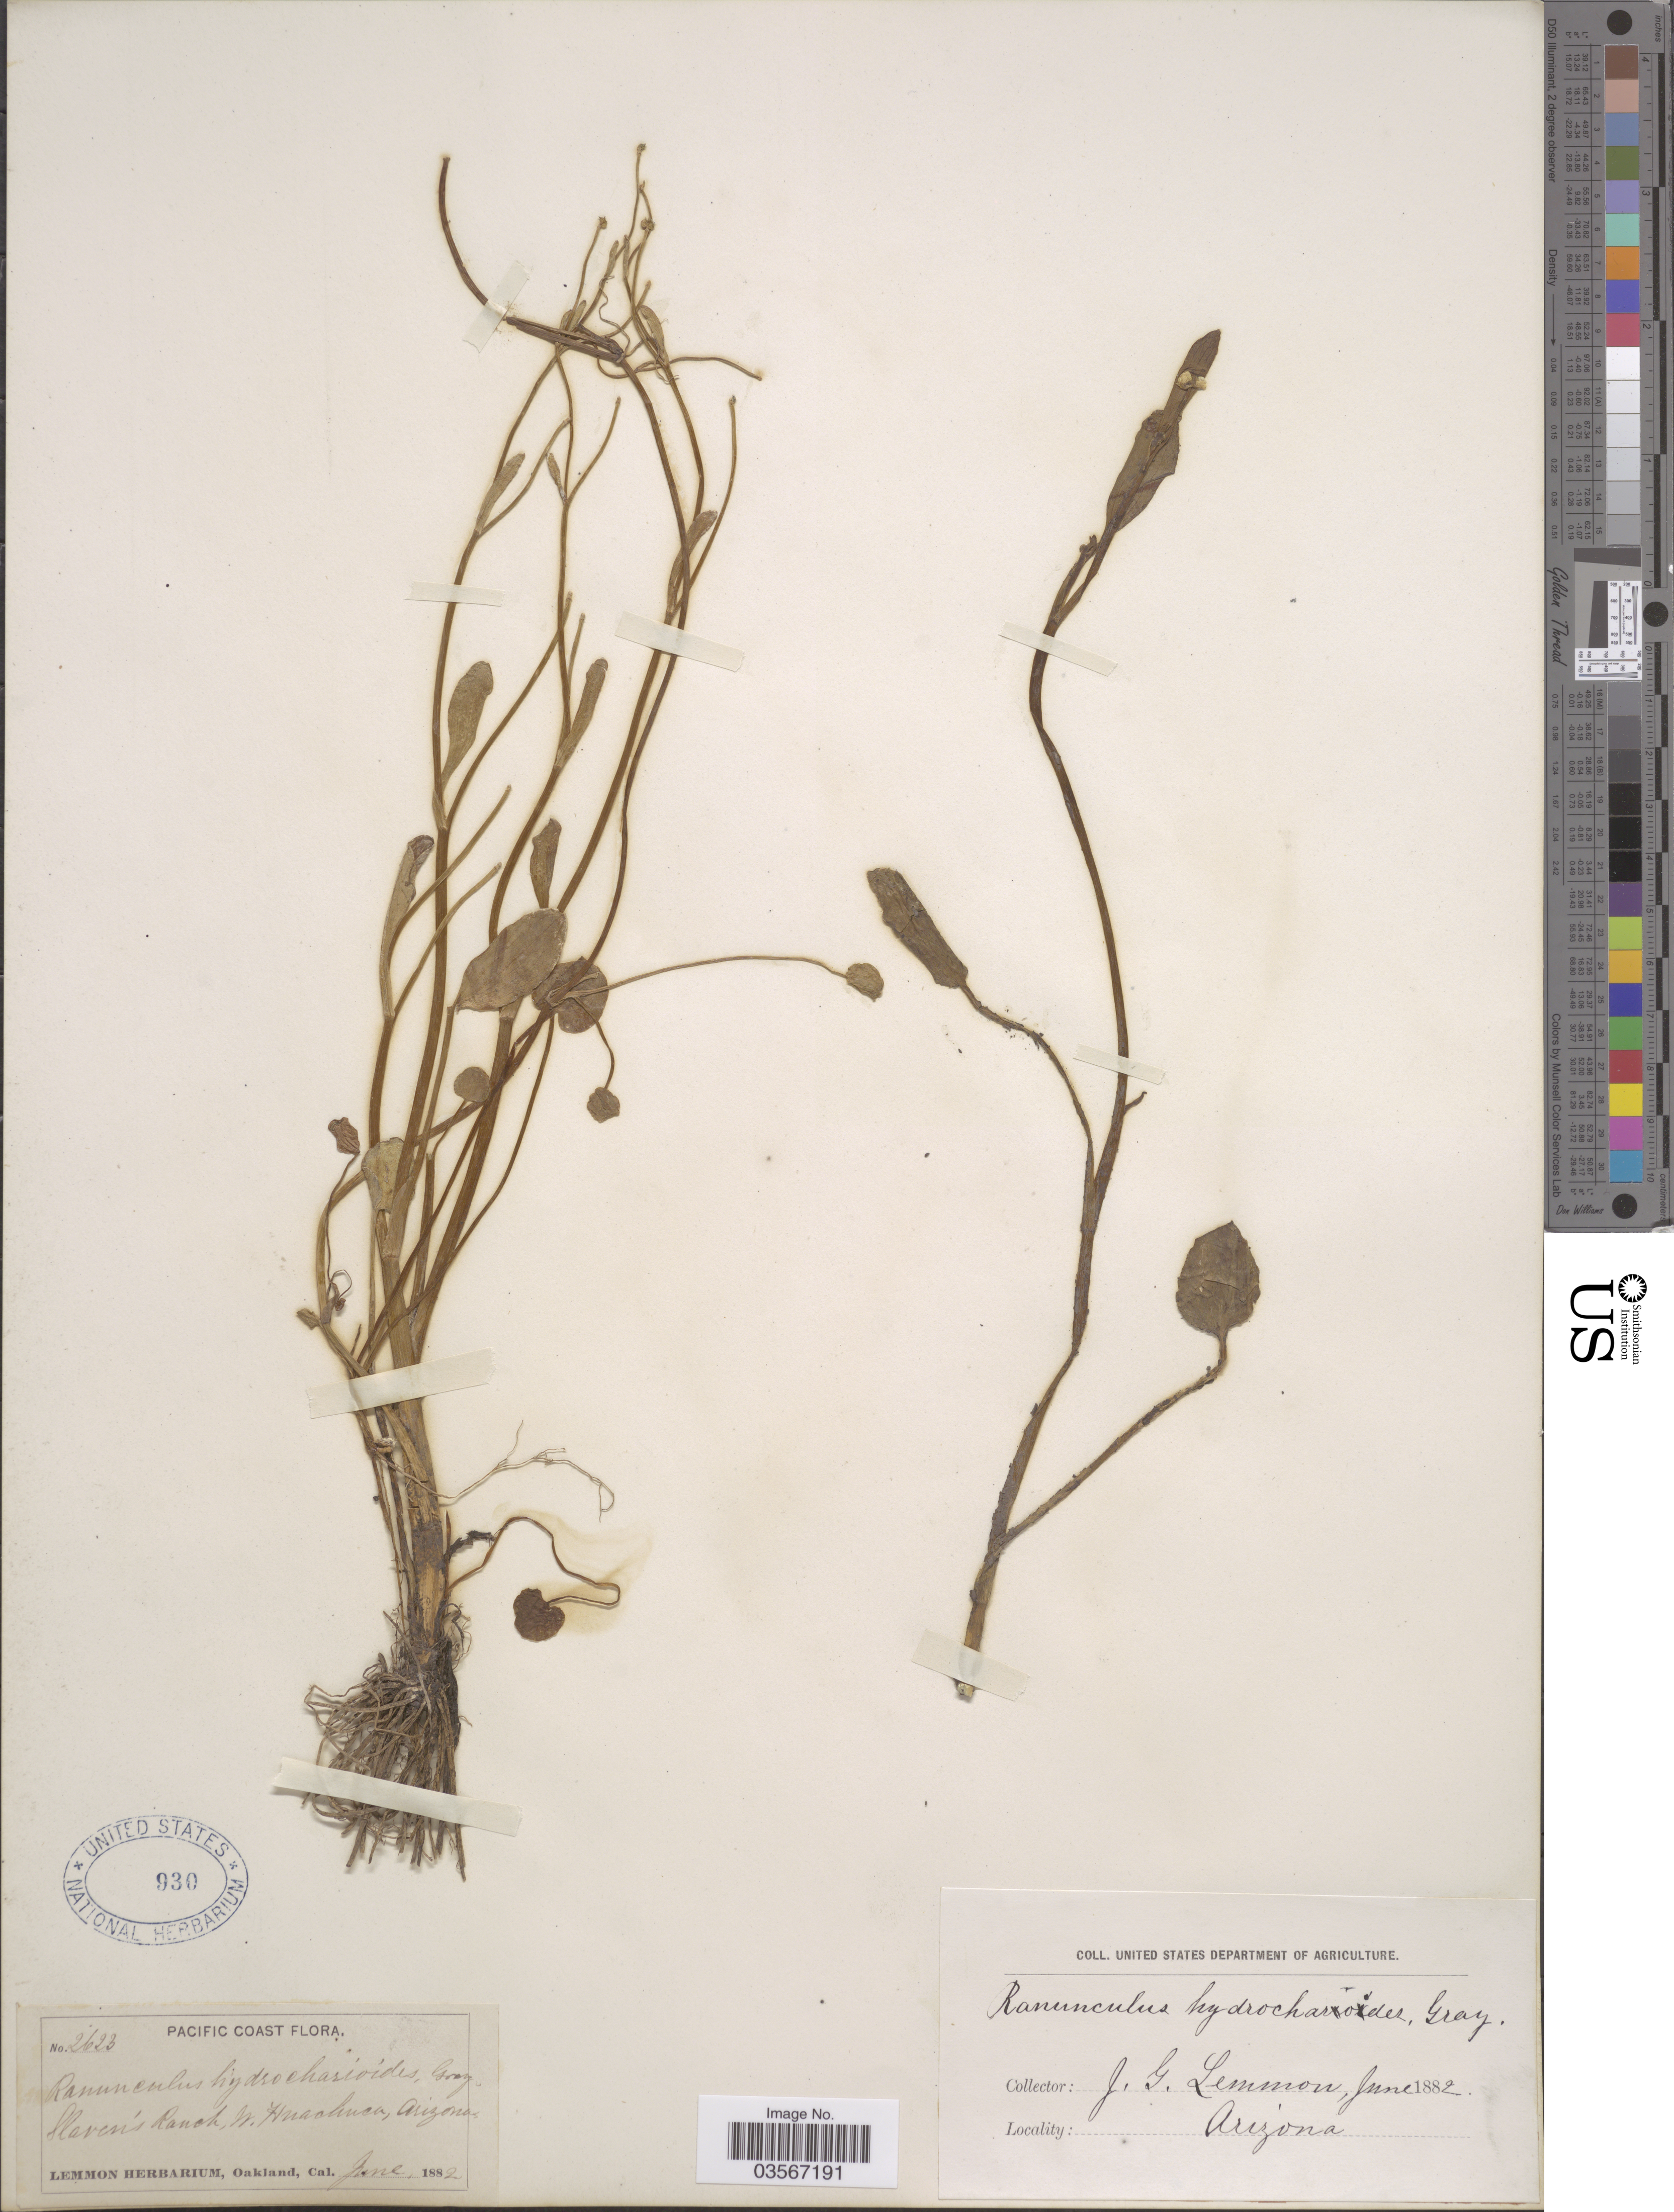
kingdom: Plantae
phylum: Tracheophyta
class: Magnoliopsida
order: Ranunculales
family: Ranunculaceae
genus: Ranunculus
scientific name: Ranunculus hydrocharoides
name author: A. Gray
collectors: J. Lemmon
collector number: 2623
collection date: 1882-06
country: United States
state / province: Arizona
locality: Pacific Coast. Slaven's Ranch, W. Huachuca.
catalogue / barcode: US 930